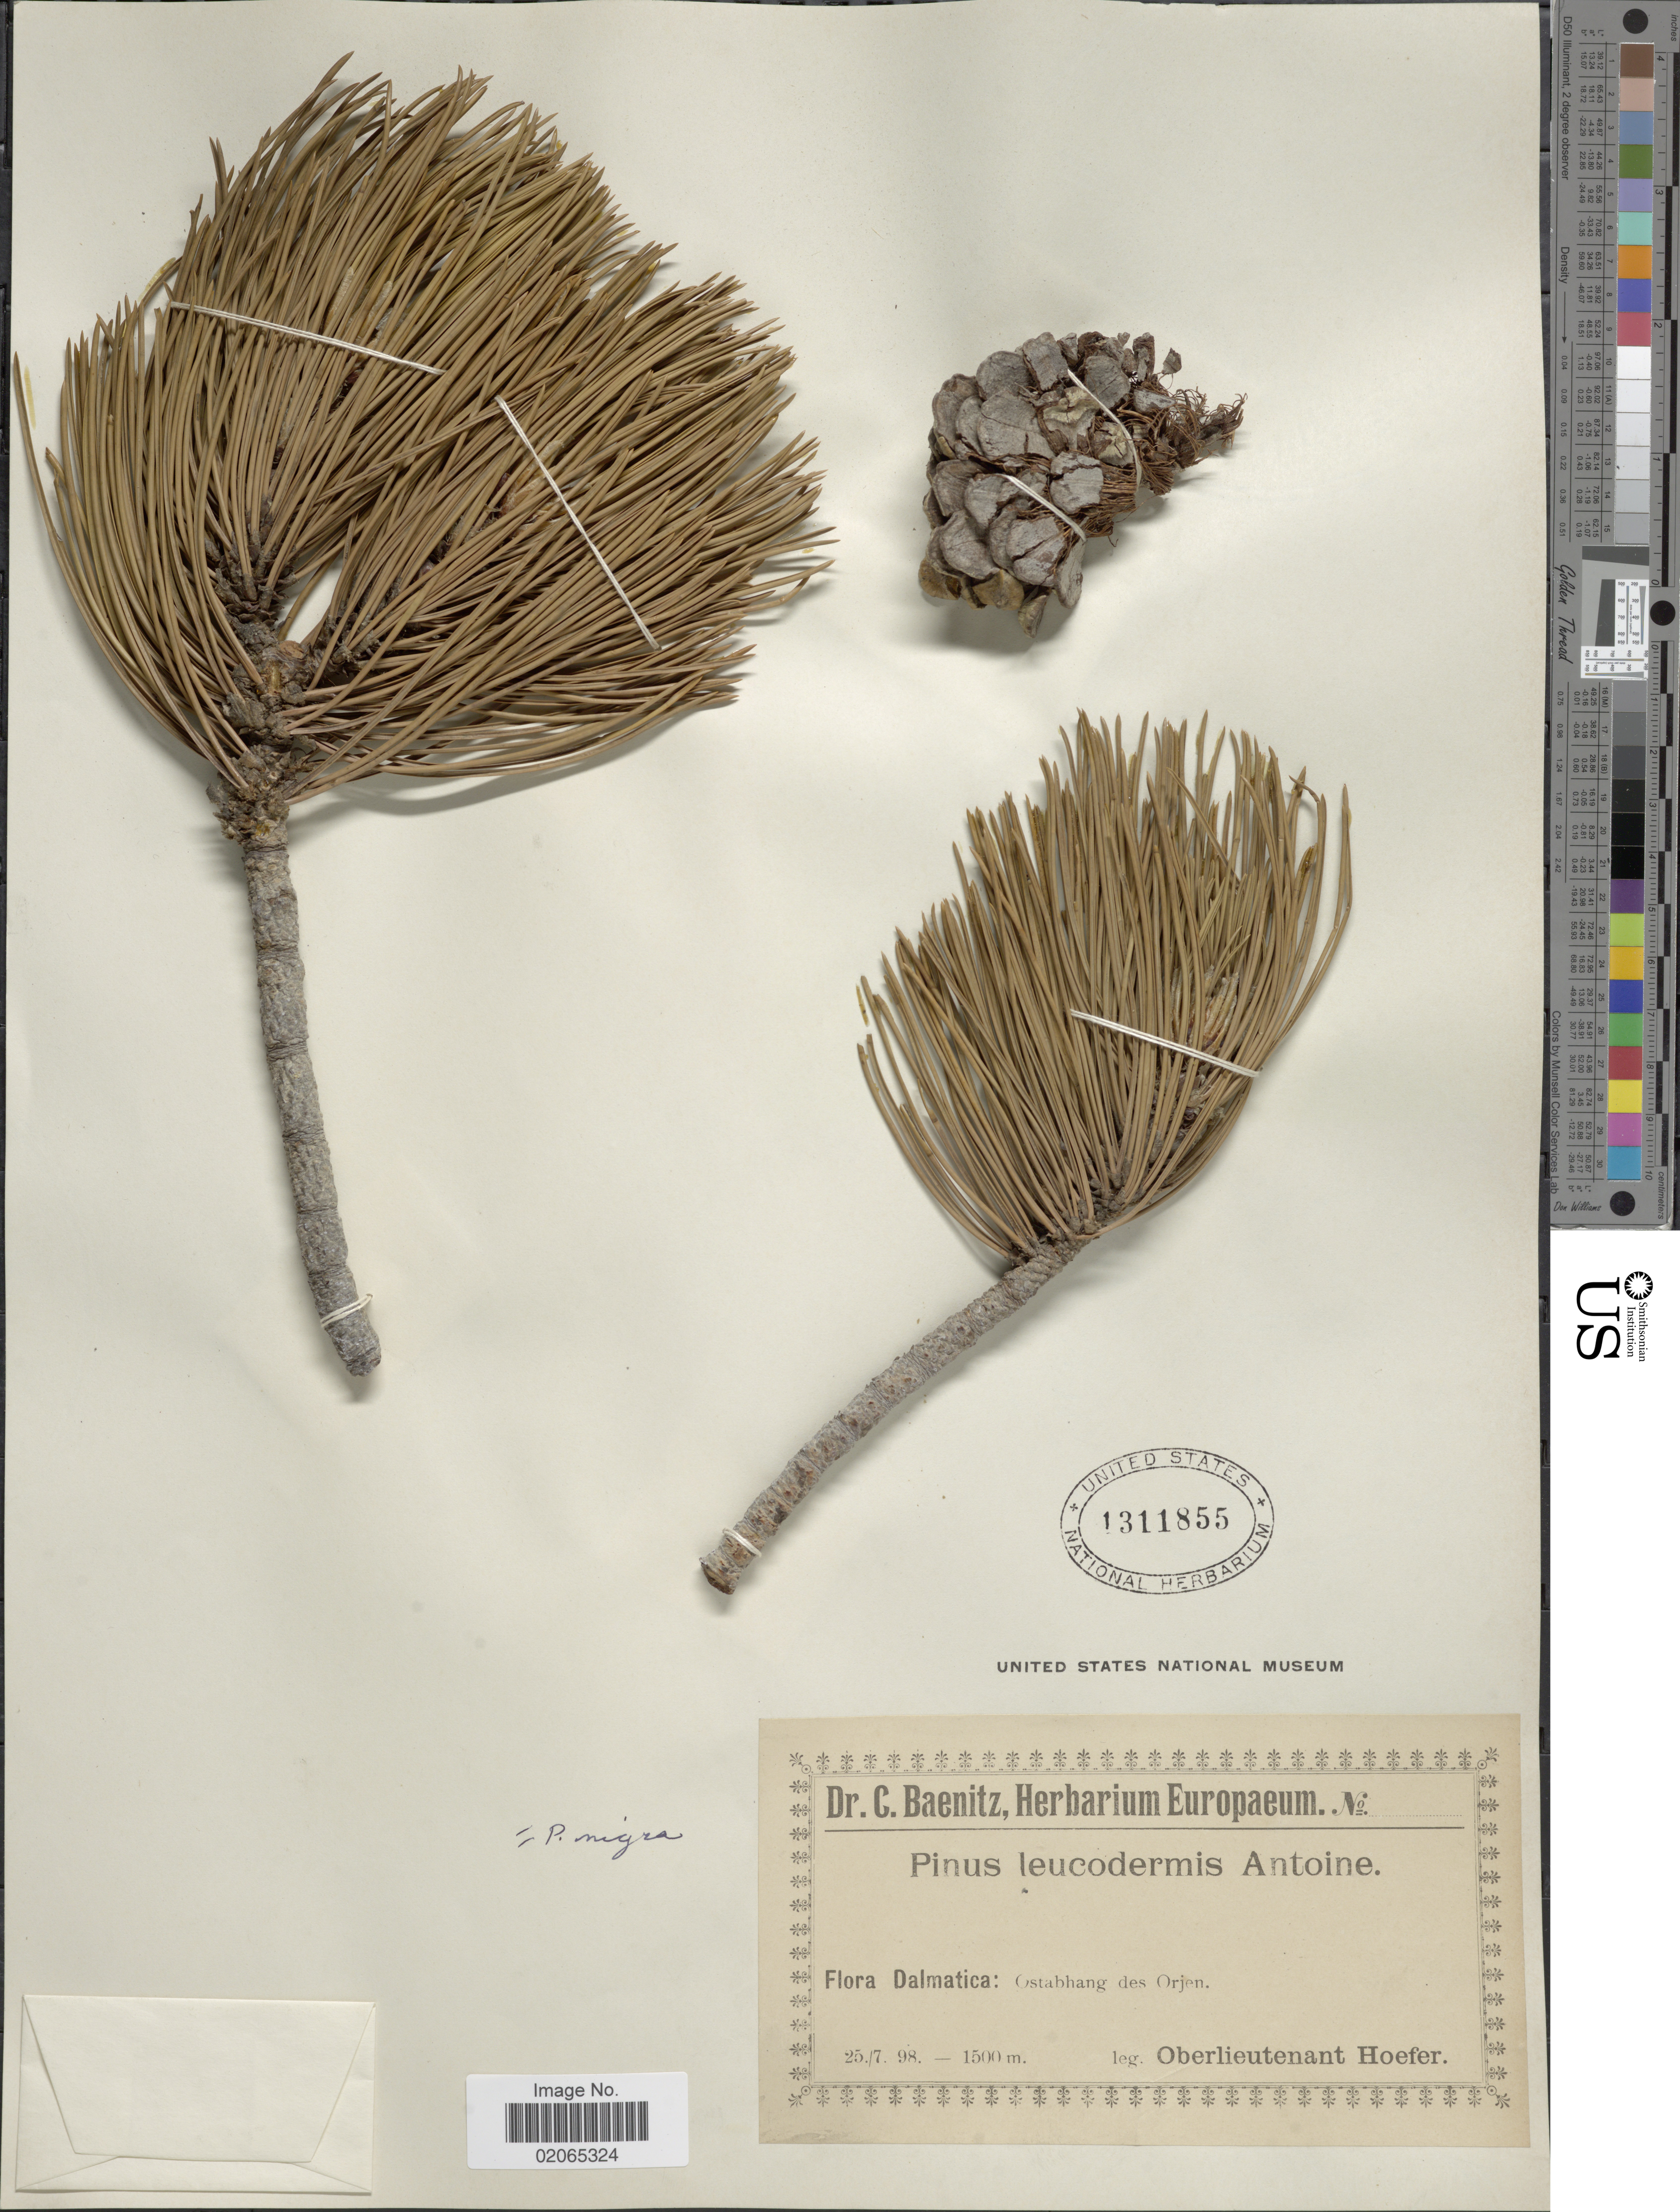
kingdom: Plantae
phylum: Tracheophyta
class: Pinopsida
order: Pinales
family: Pinaceae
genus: Pinus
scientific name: Pinus nigra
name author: Arnold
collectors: O. Hoefer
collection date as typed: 25./7.98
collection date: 1898-07-25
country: Montenegro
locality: Dalmatica: Ostabhang des Orjen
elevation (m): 1500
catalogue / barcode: US 1311855